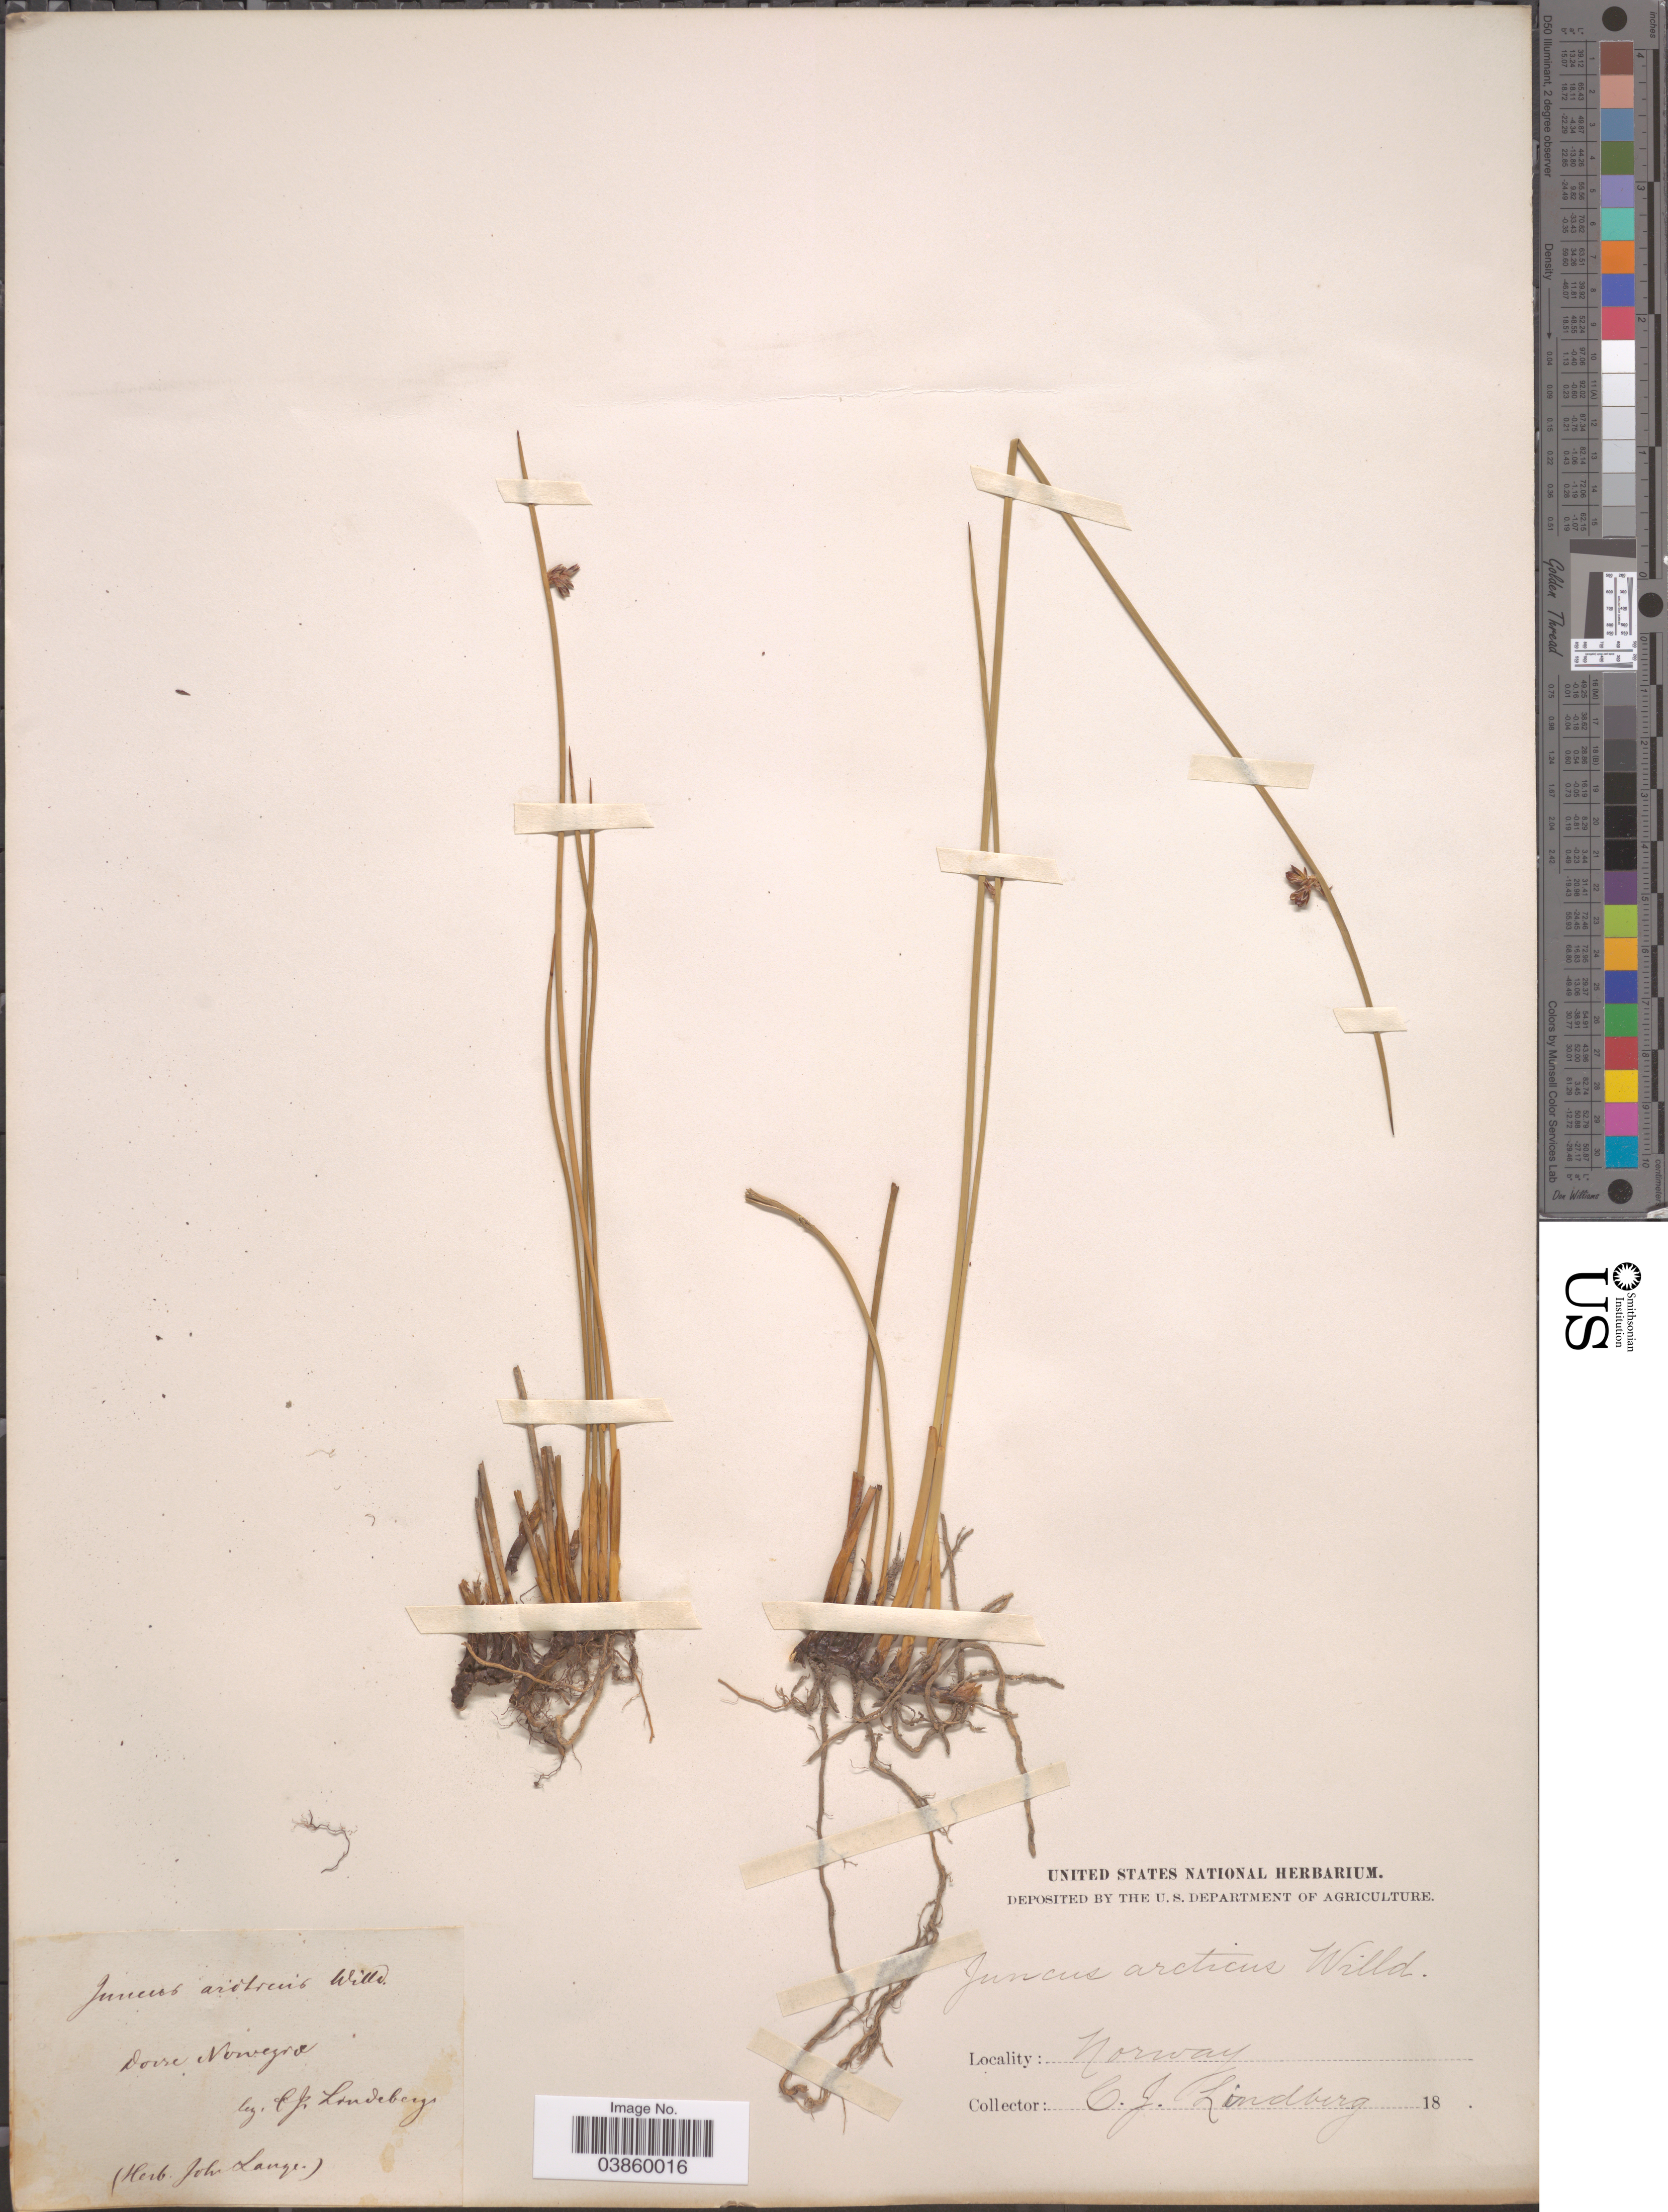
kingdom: Plantae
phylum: Tracheophyta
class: Liliopsida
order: Poales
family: Juncaceae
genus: Juncus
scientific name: Juncus arcticus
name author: Willd.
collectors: C. Lindeberg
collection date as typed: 18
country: Norway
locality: Dovre.